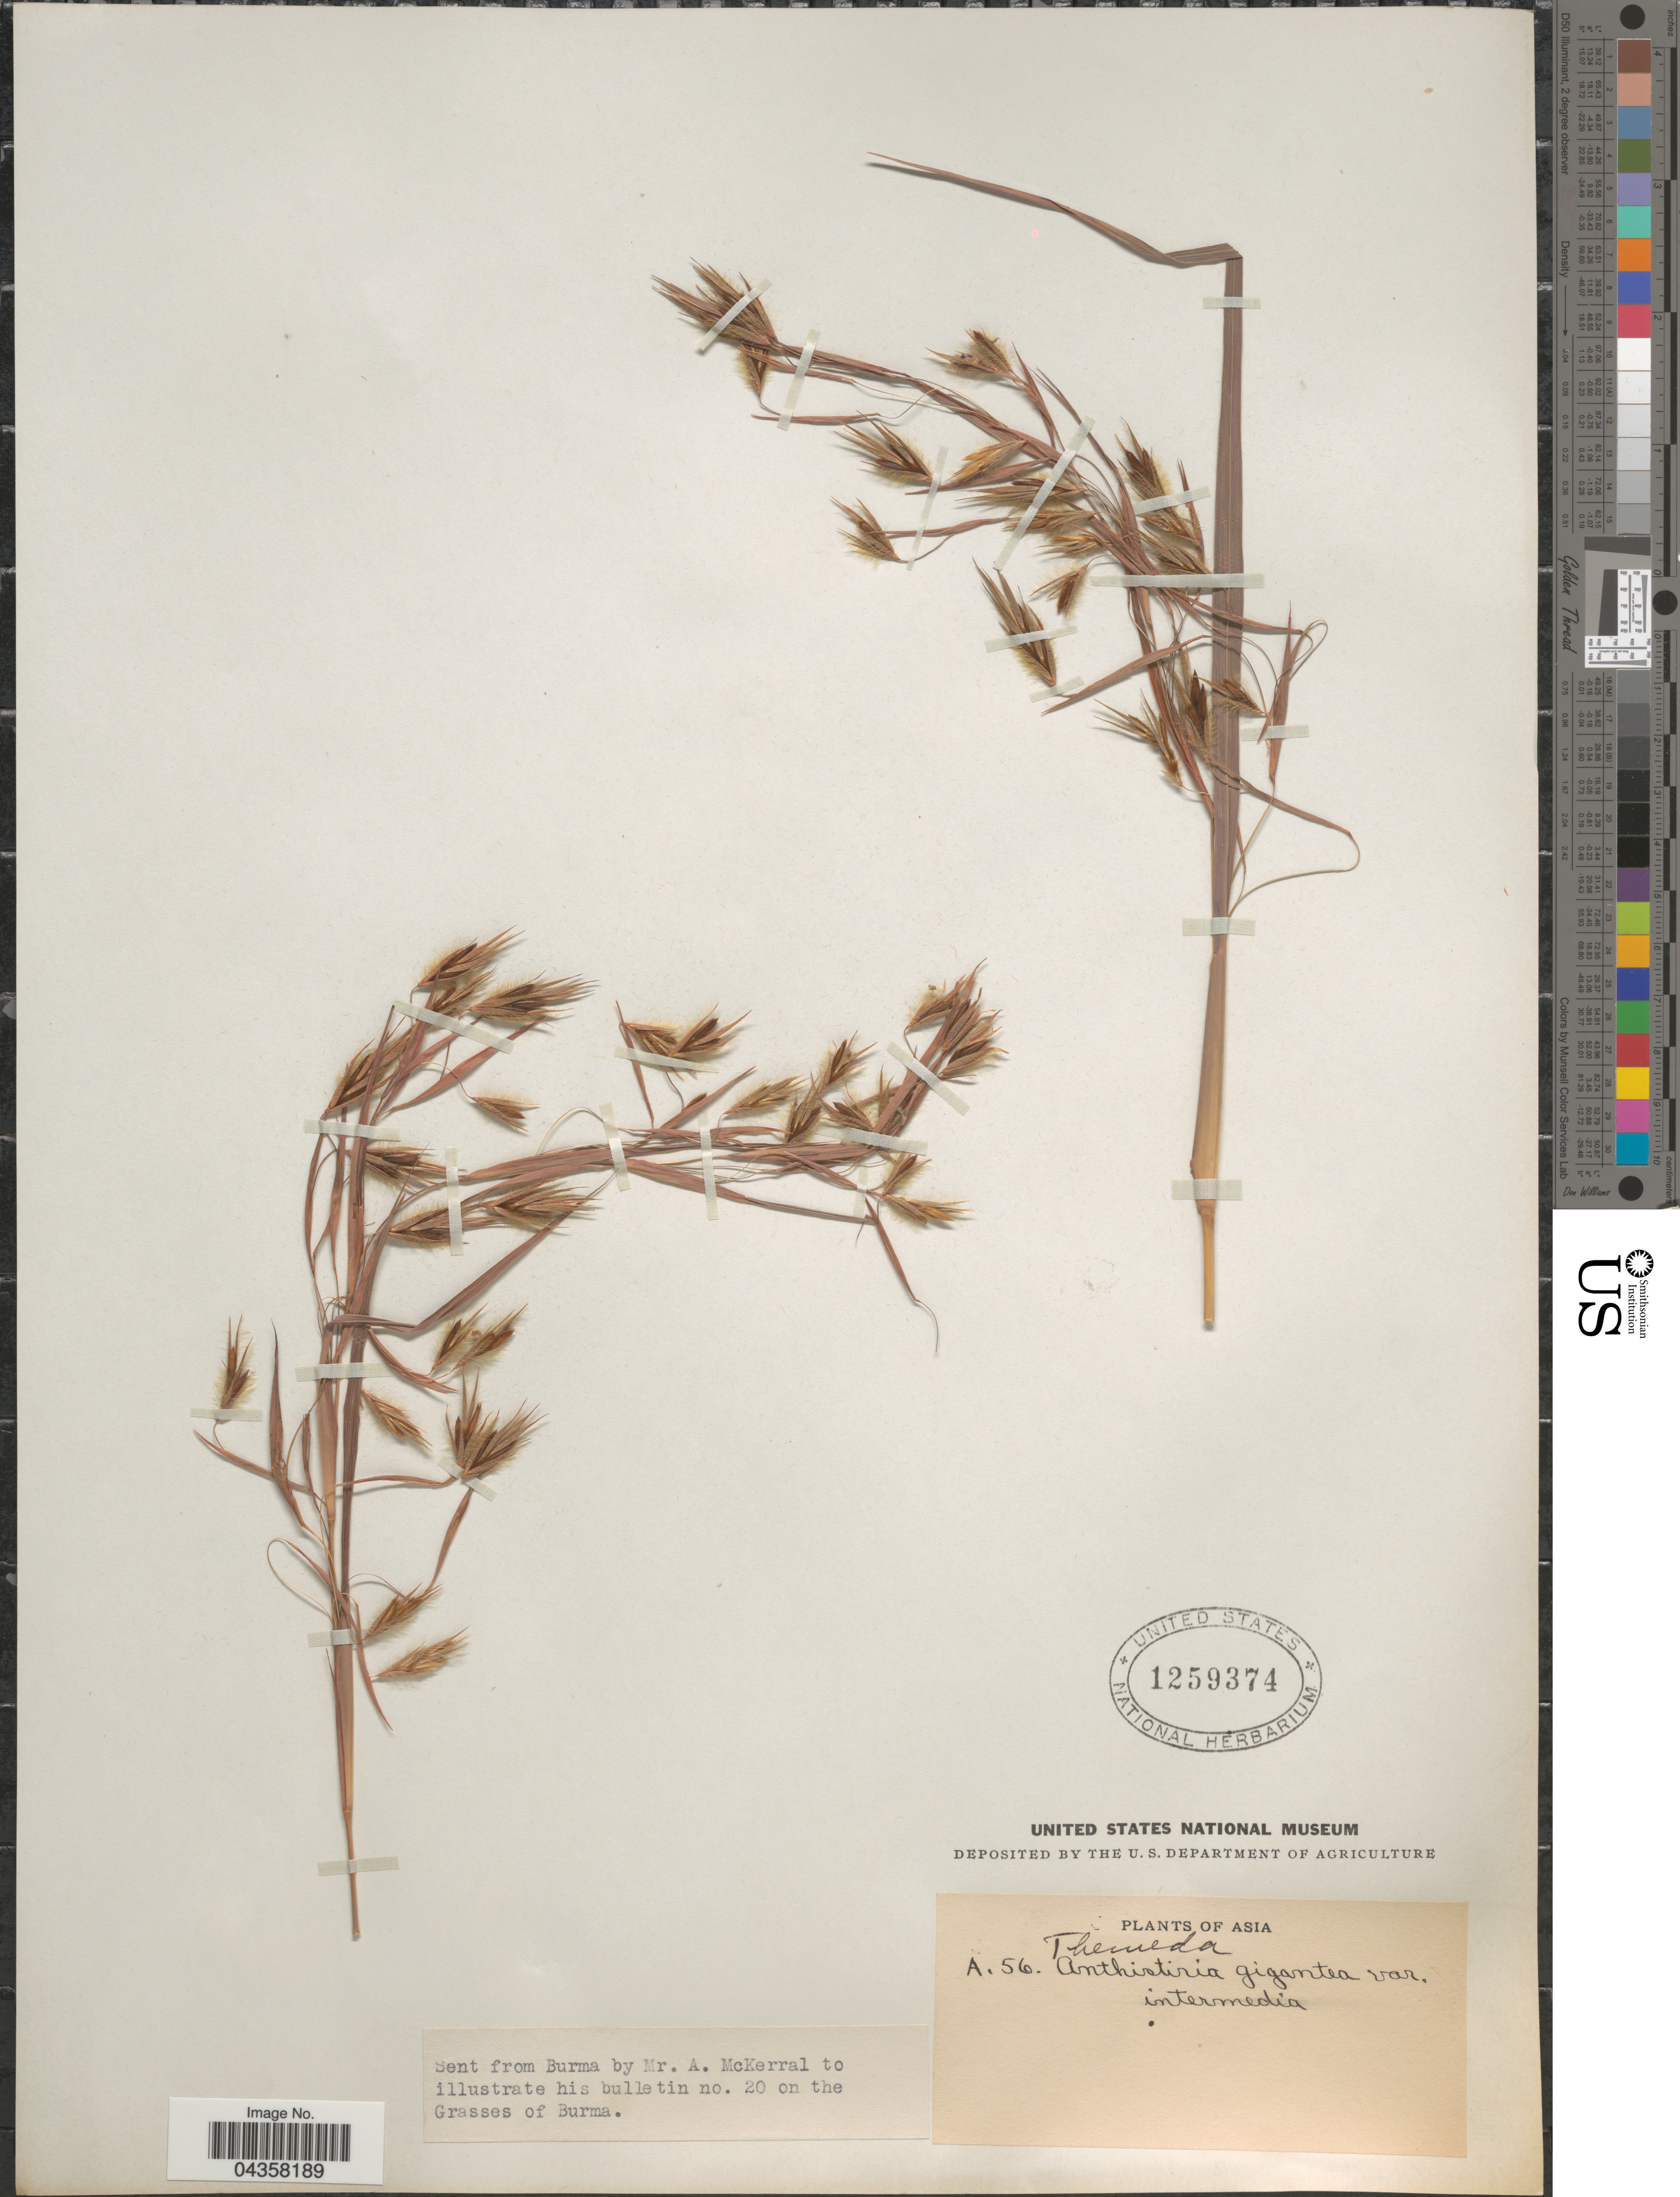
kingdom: Plantae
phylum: Tracheophyta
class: Liliopsida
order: Poales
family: Poaceae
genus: Themeda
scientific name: Themeda gigantea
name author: Hack.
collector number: A56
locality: Asia.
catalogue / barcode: US 1259374